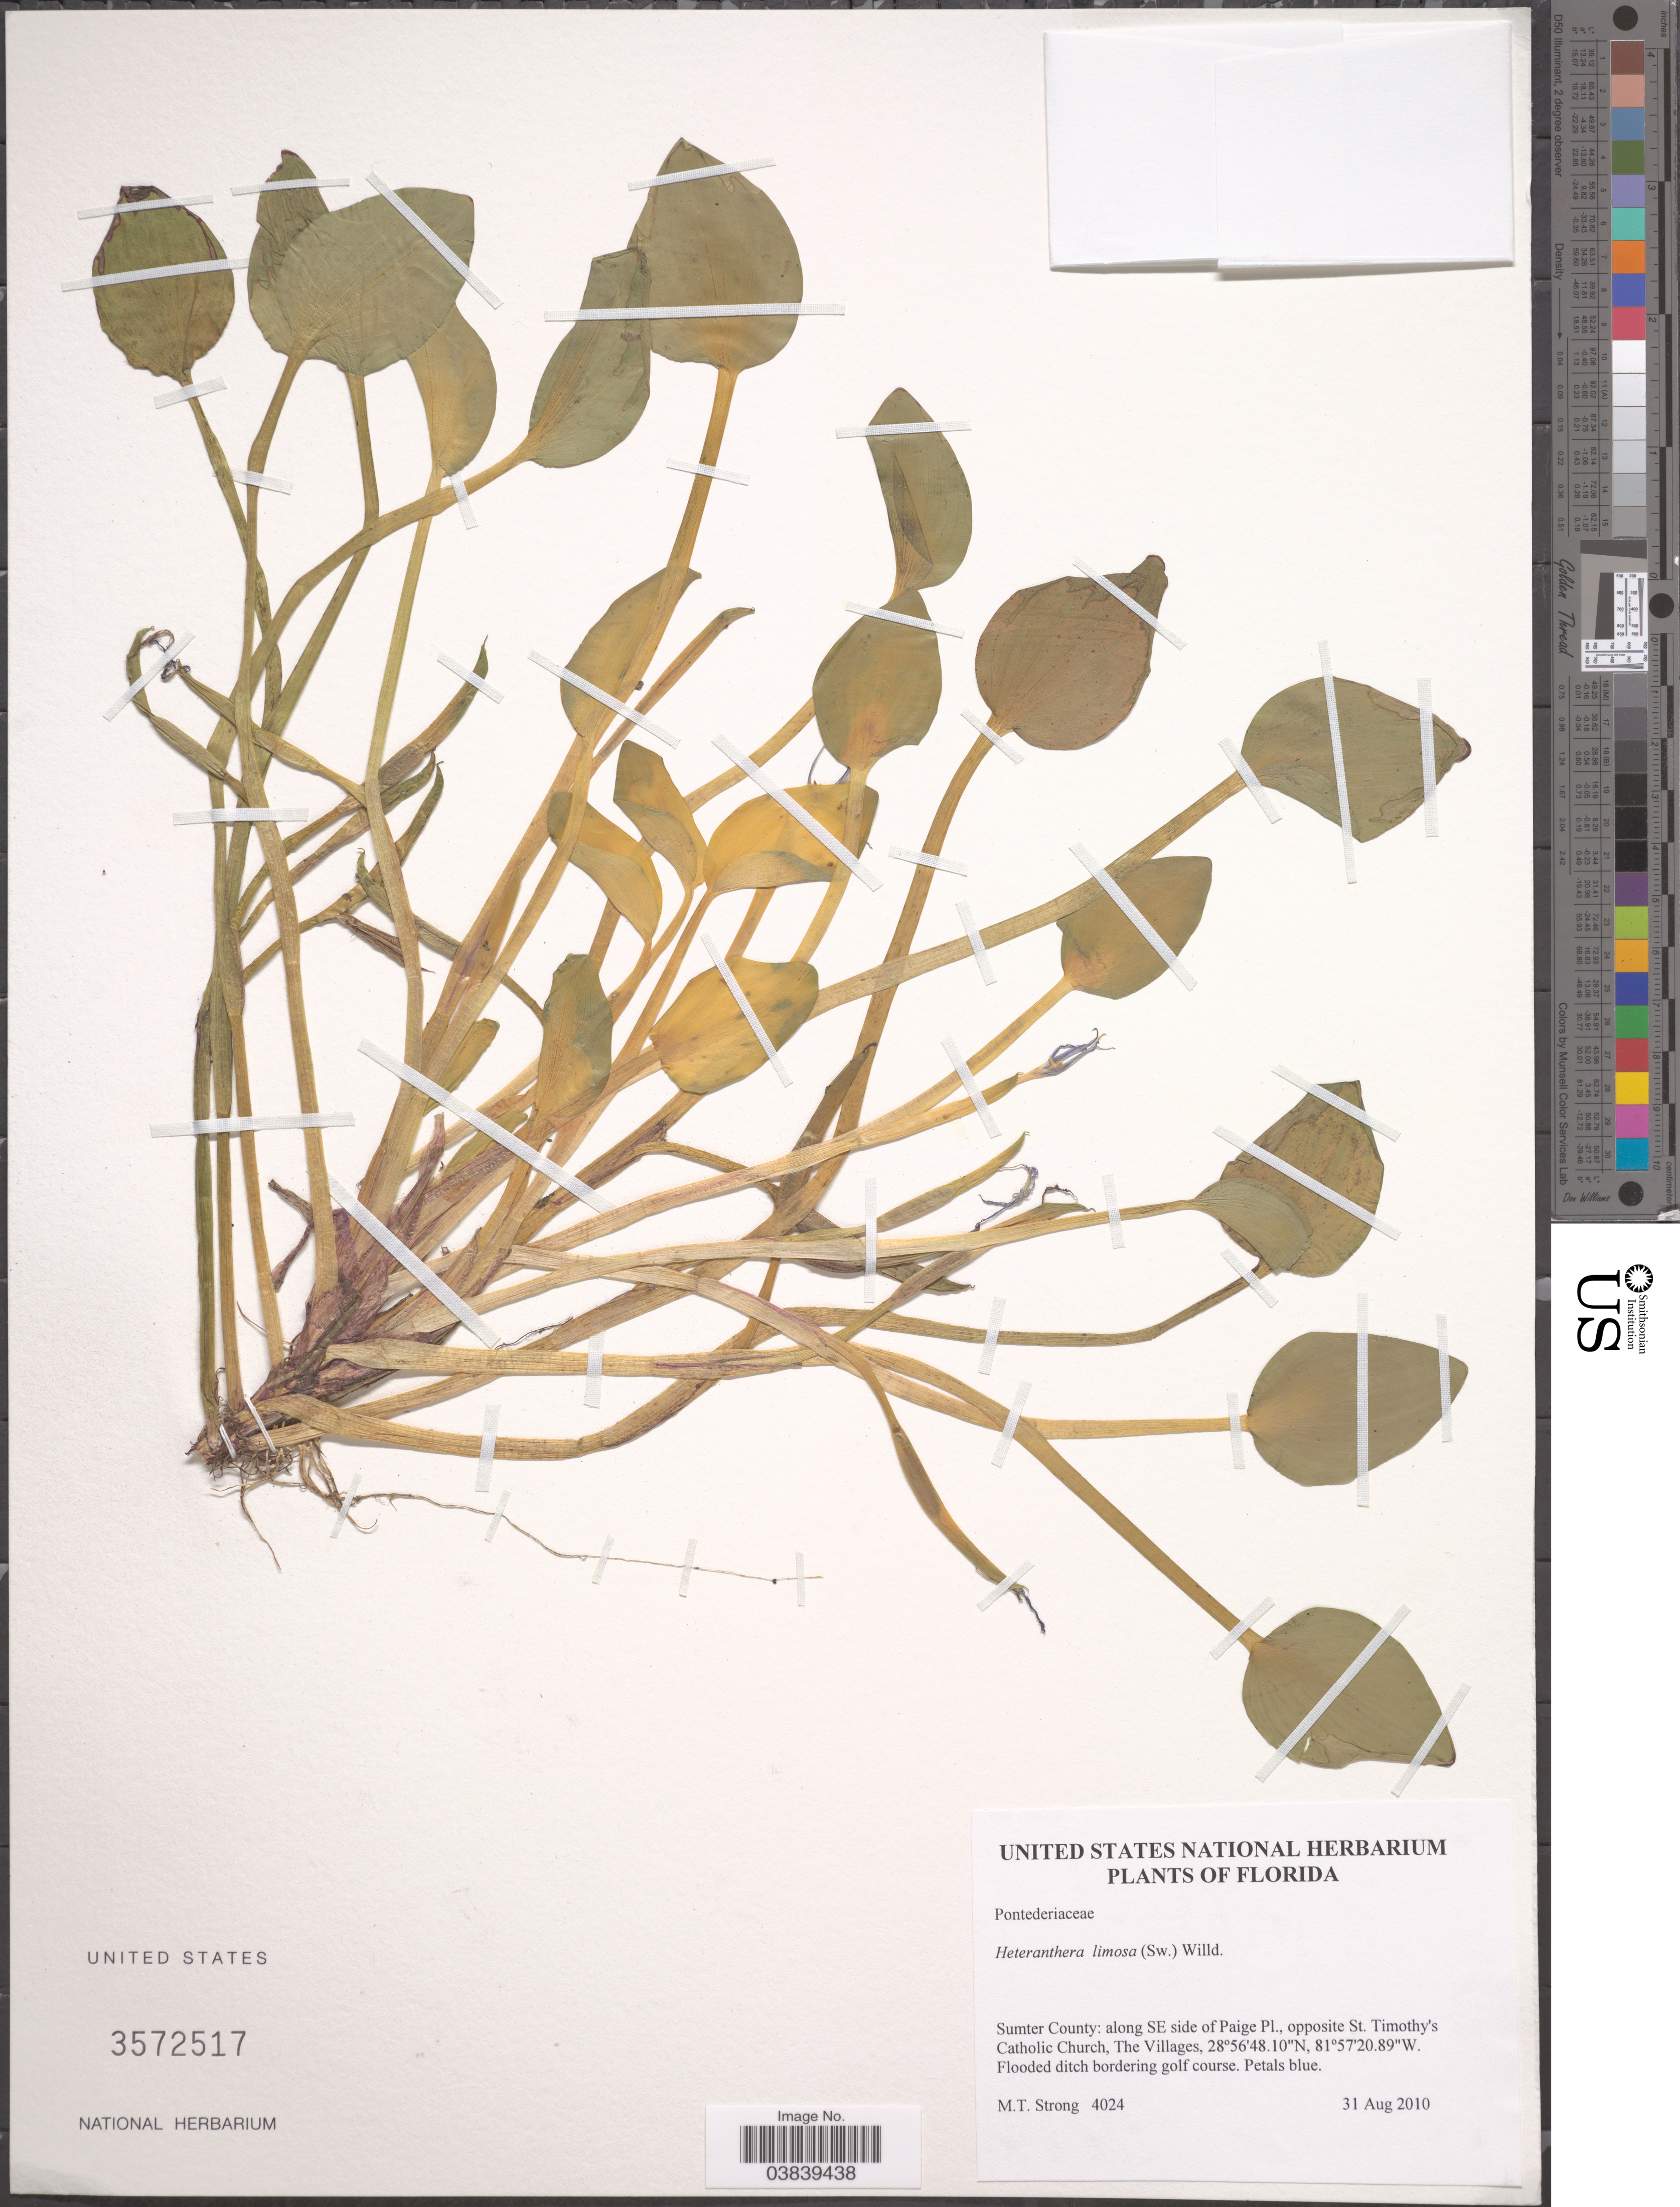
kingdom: Plantae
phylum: Tracheophyta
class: Liliopsida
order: Commelinales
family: Pontederiaceae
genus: Heteranthera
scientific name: Heteranthera limosa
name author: (Sw.) Willd.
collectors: M. T. Strong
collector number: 4024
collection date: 2010-08-31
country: United States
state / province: Florida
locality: Sumter County: along SE side Paige PI., opposite St. Timothy's Catholic Church, The Villages.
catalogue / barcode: US 3572517